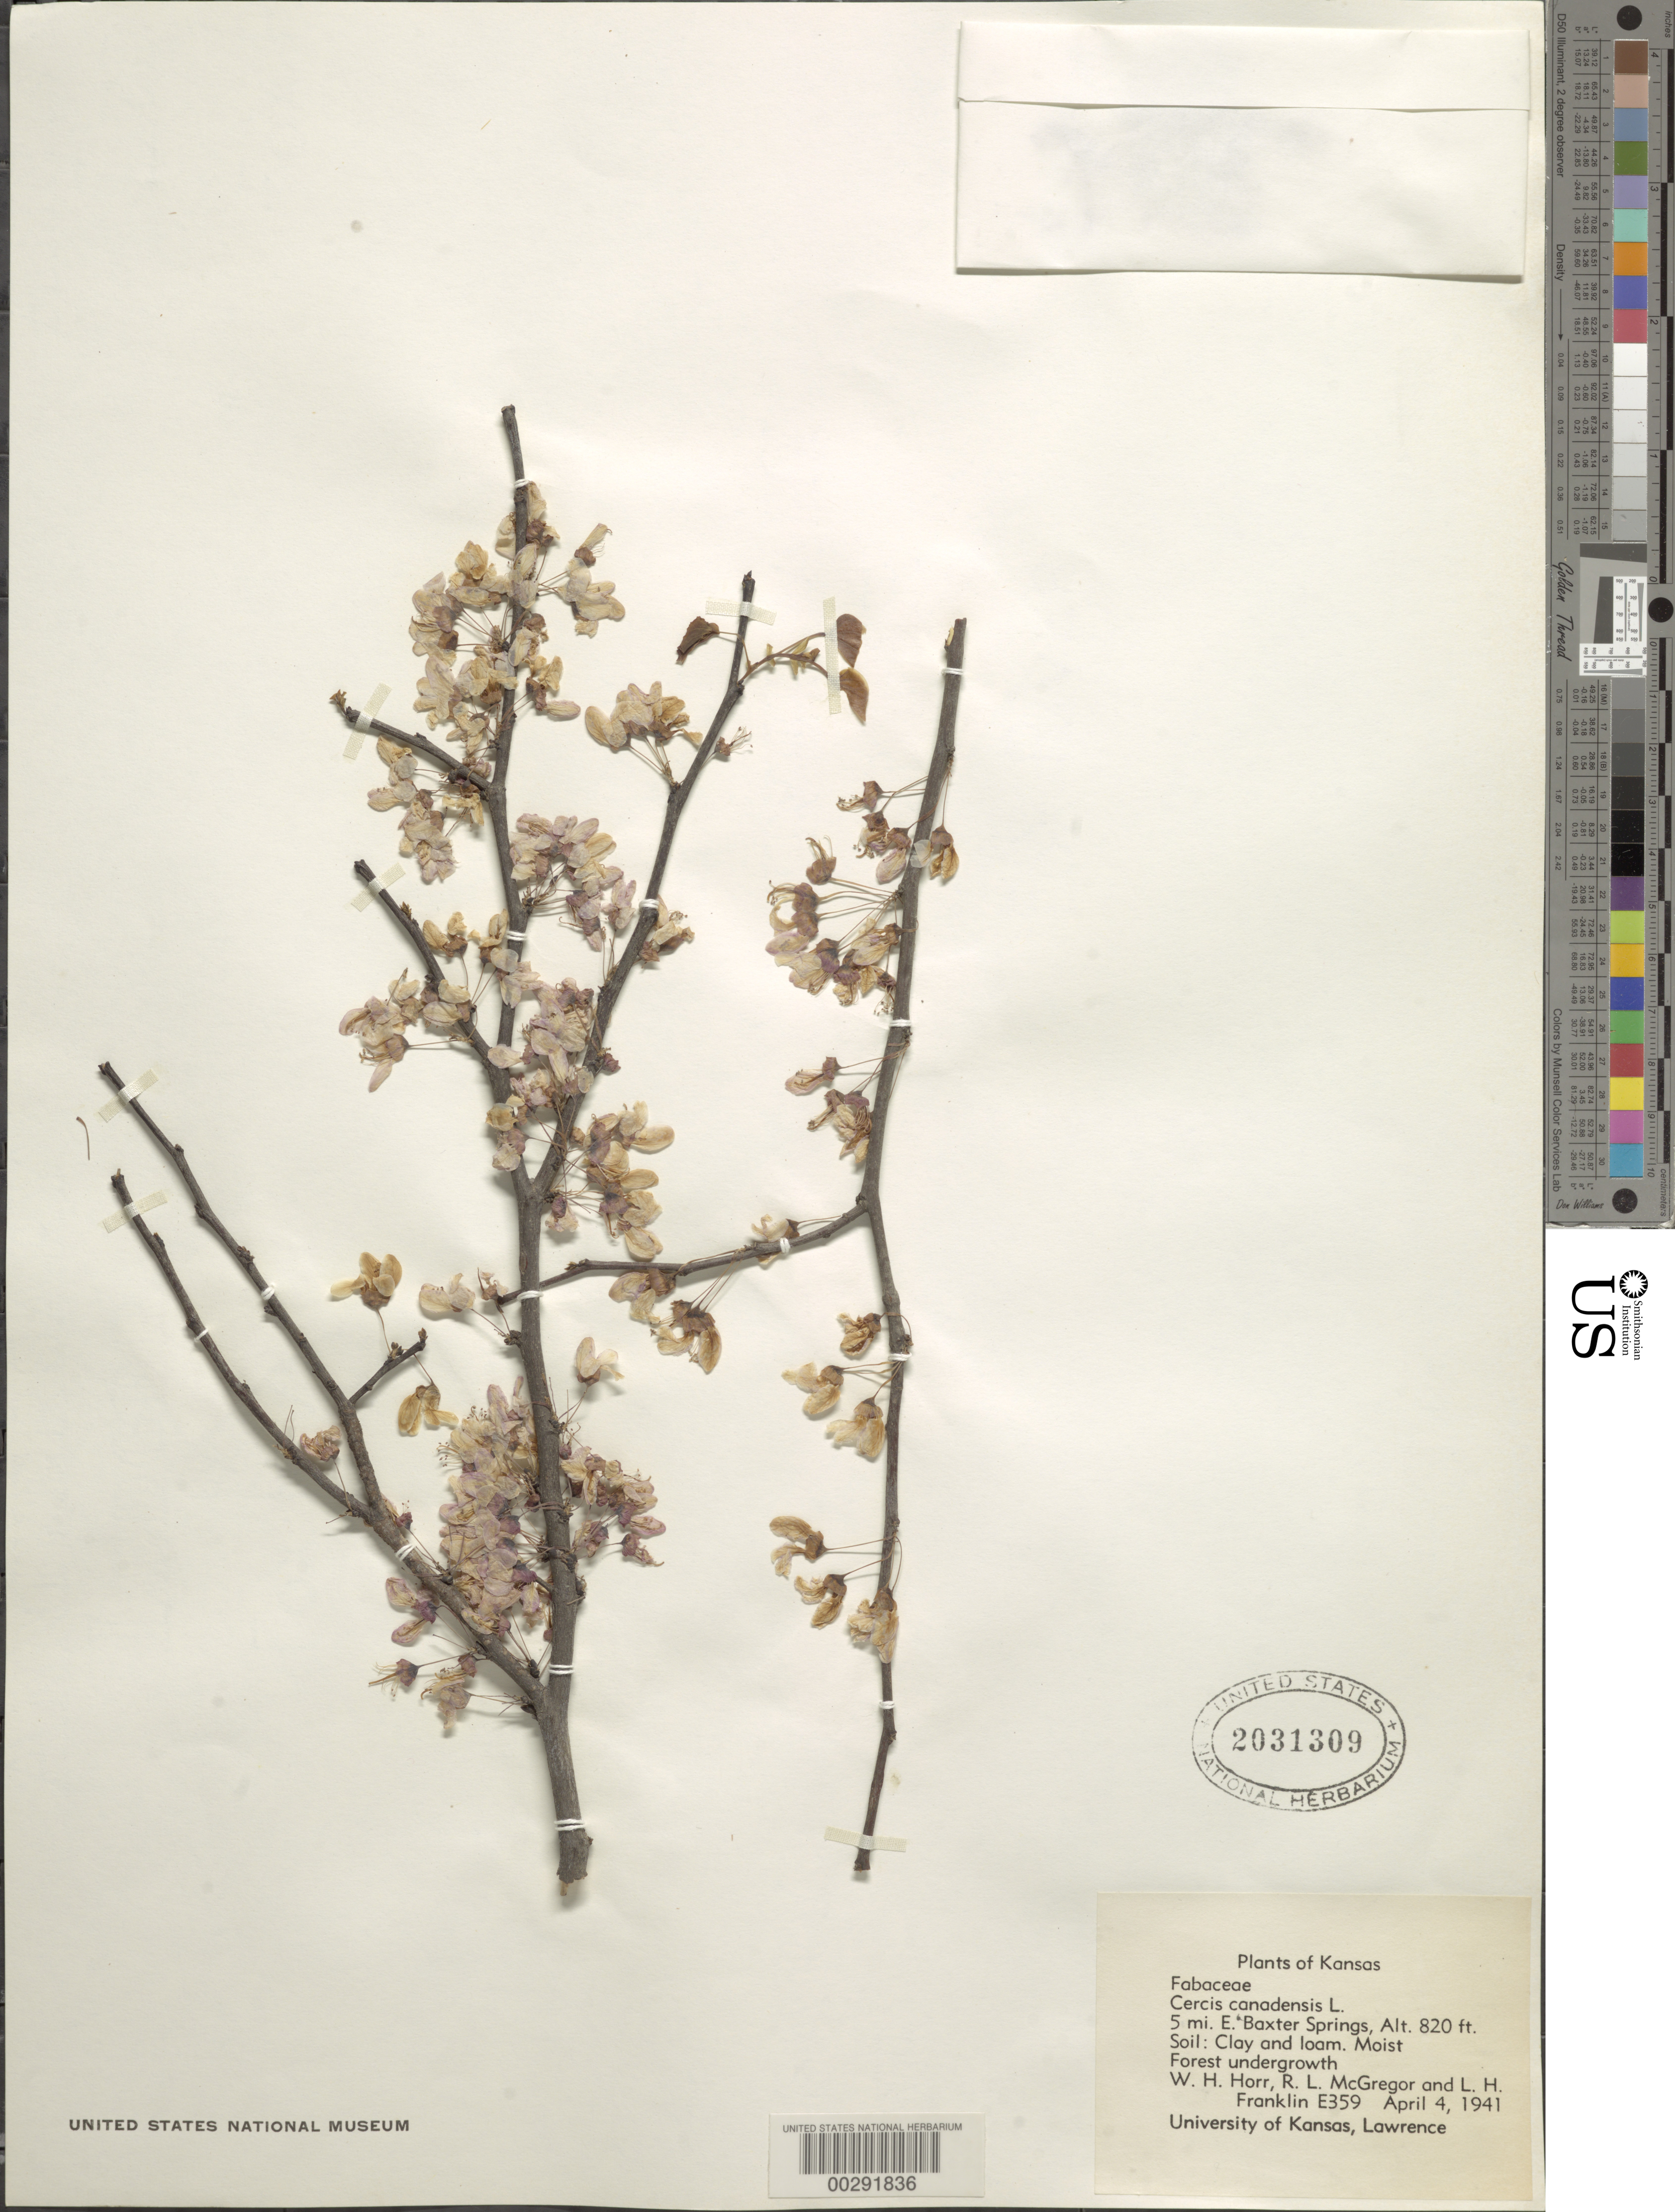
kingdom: Plantae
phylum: Tracheophyta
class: Magnoliopsida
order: Fabales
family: Fabaceae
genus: Cercis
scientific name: Cercis canadensis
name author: L.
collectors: W. H. Horr, R. L. McGregor & L. H. Franklin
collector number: E359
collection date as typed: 04 Apr 1941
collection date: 1941-04-04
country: United States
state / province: Kansas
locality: E baxter springs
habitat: Clay and loam soil; moist forest undergrowth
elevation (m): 250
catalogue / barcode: US 2031309